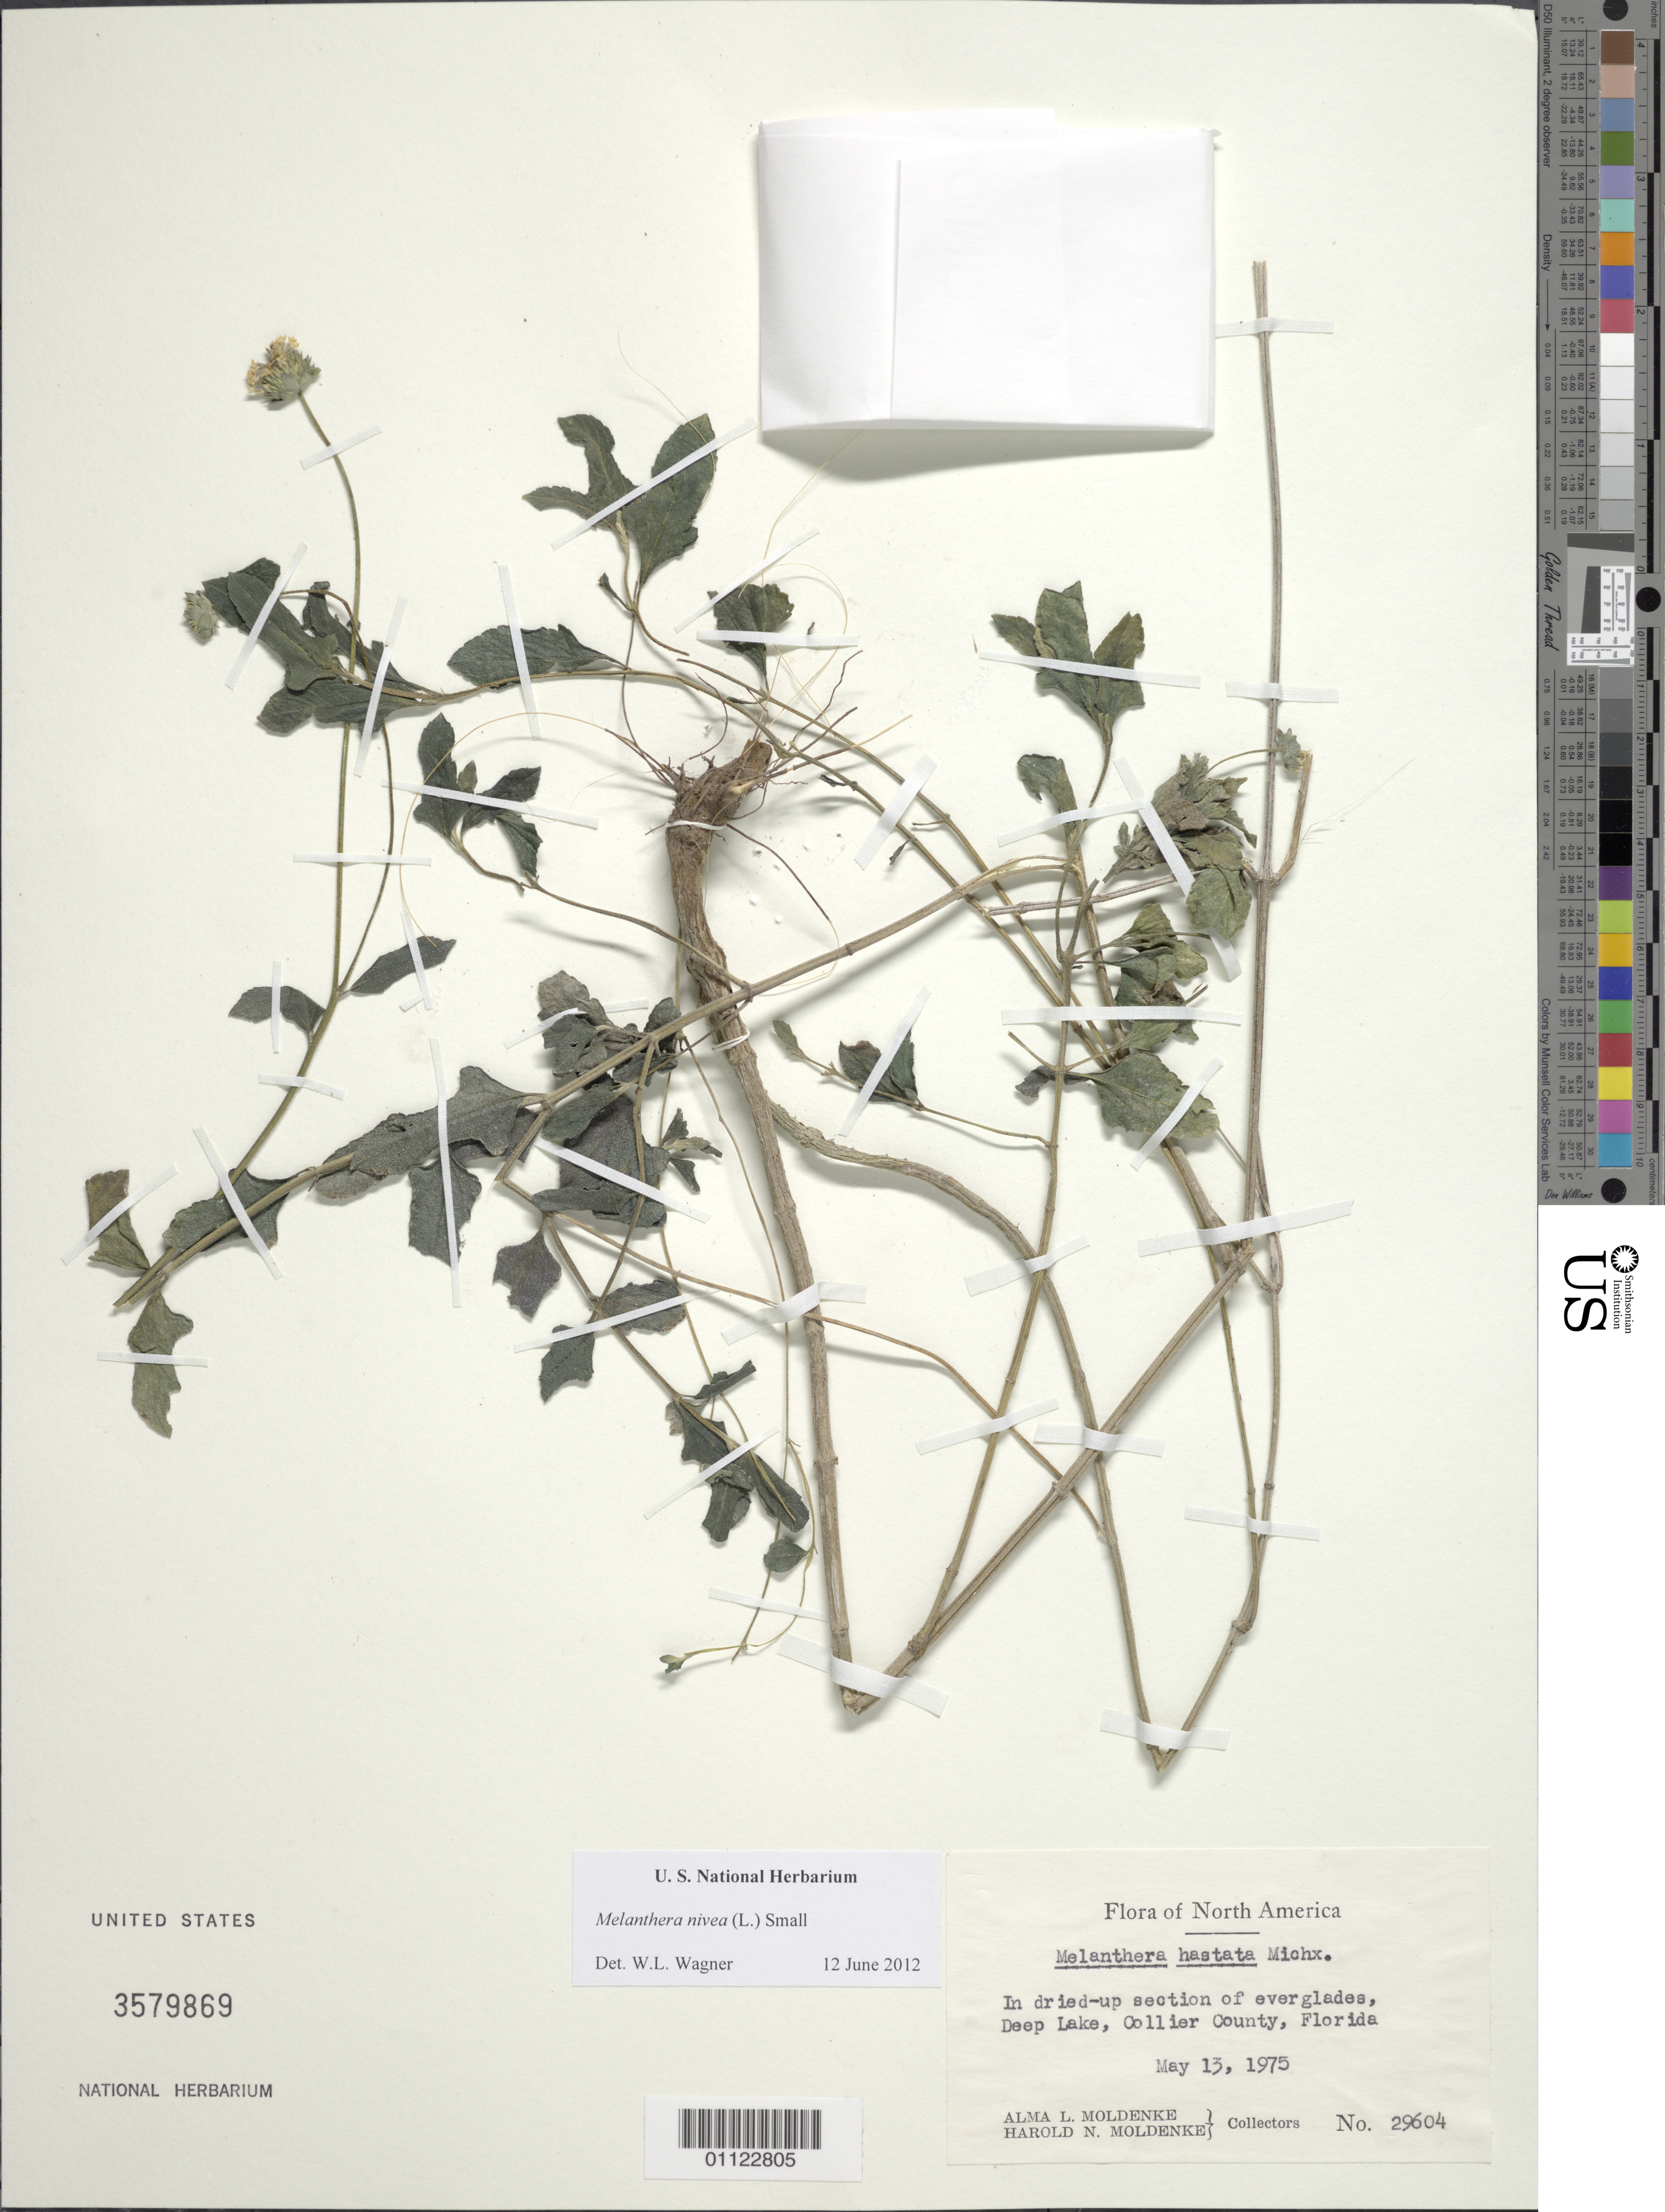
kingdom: Plantae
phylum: Tracheophyta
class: Magnoliopsida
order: Asterales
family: Asteraceae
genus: Melanthera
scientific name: Melanthera nivea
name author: (L.) Small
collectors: A. L. Moldenke & H. N. Moldenke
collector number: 29604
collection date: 1975-05-13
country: United States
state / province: Florida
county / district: Collier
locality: Deep Lake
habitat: dried up section of everglades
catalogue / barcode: US 3579869